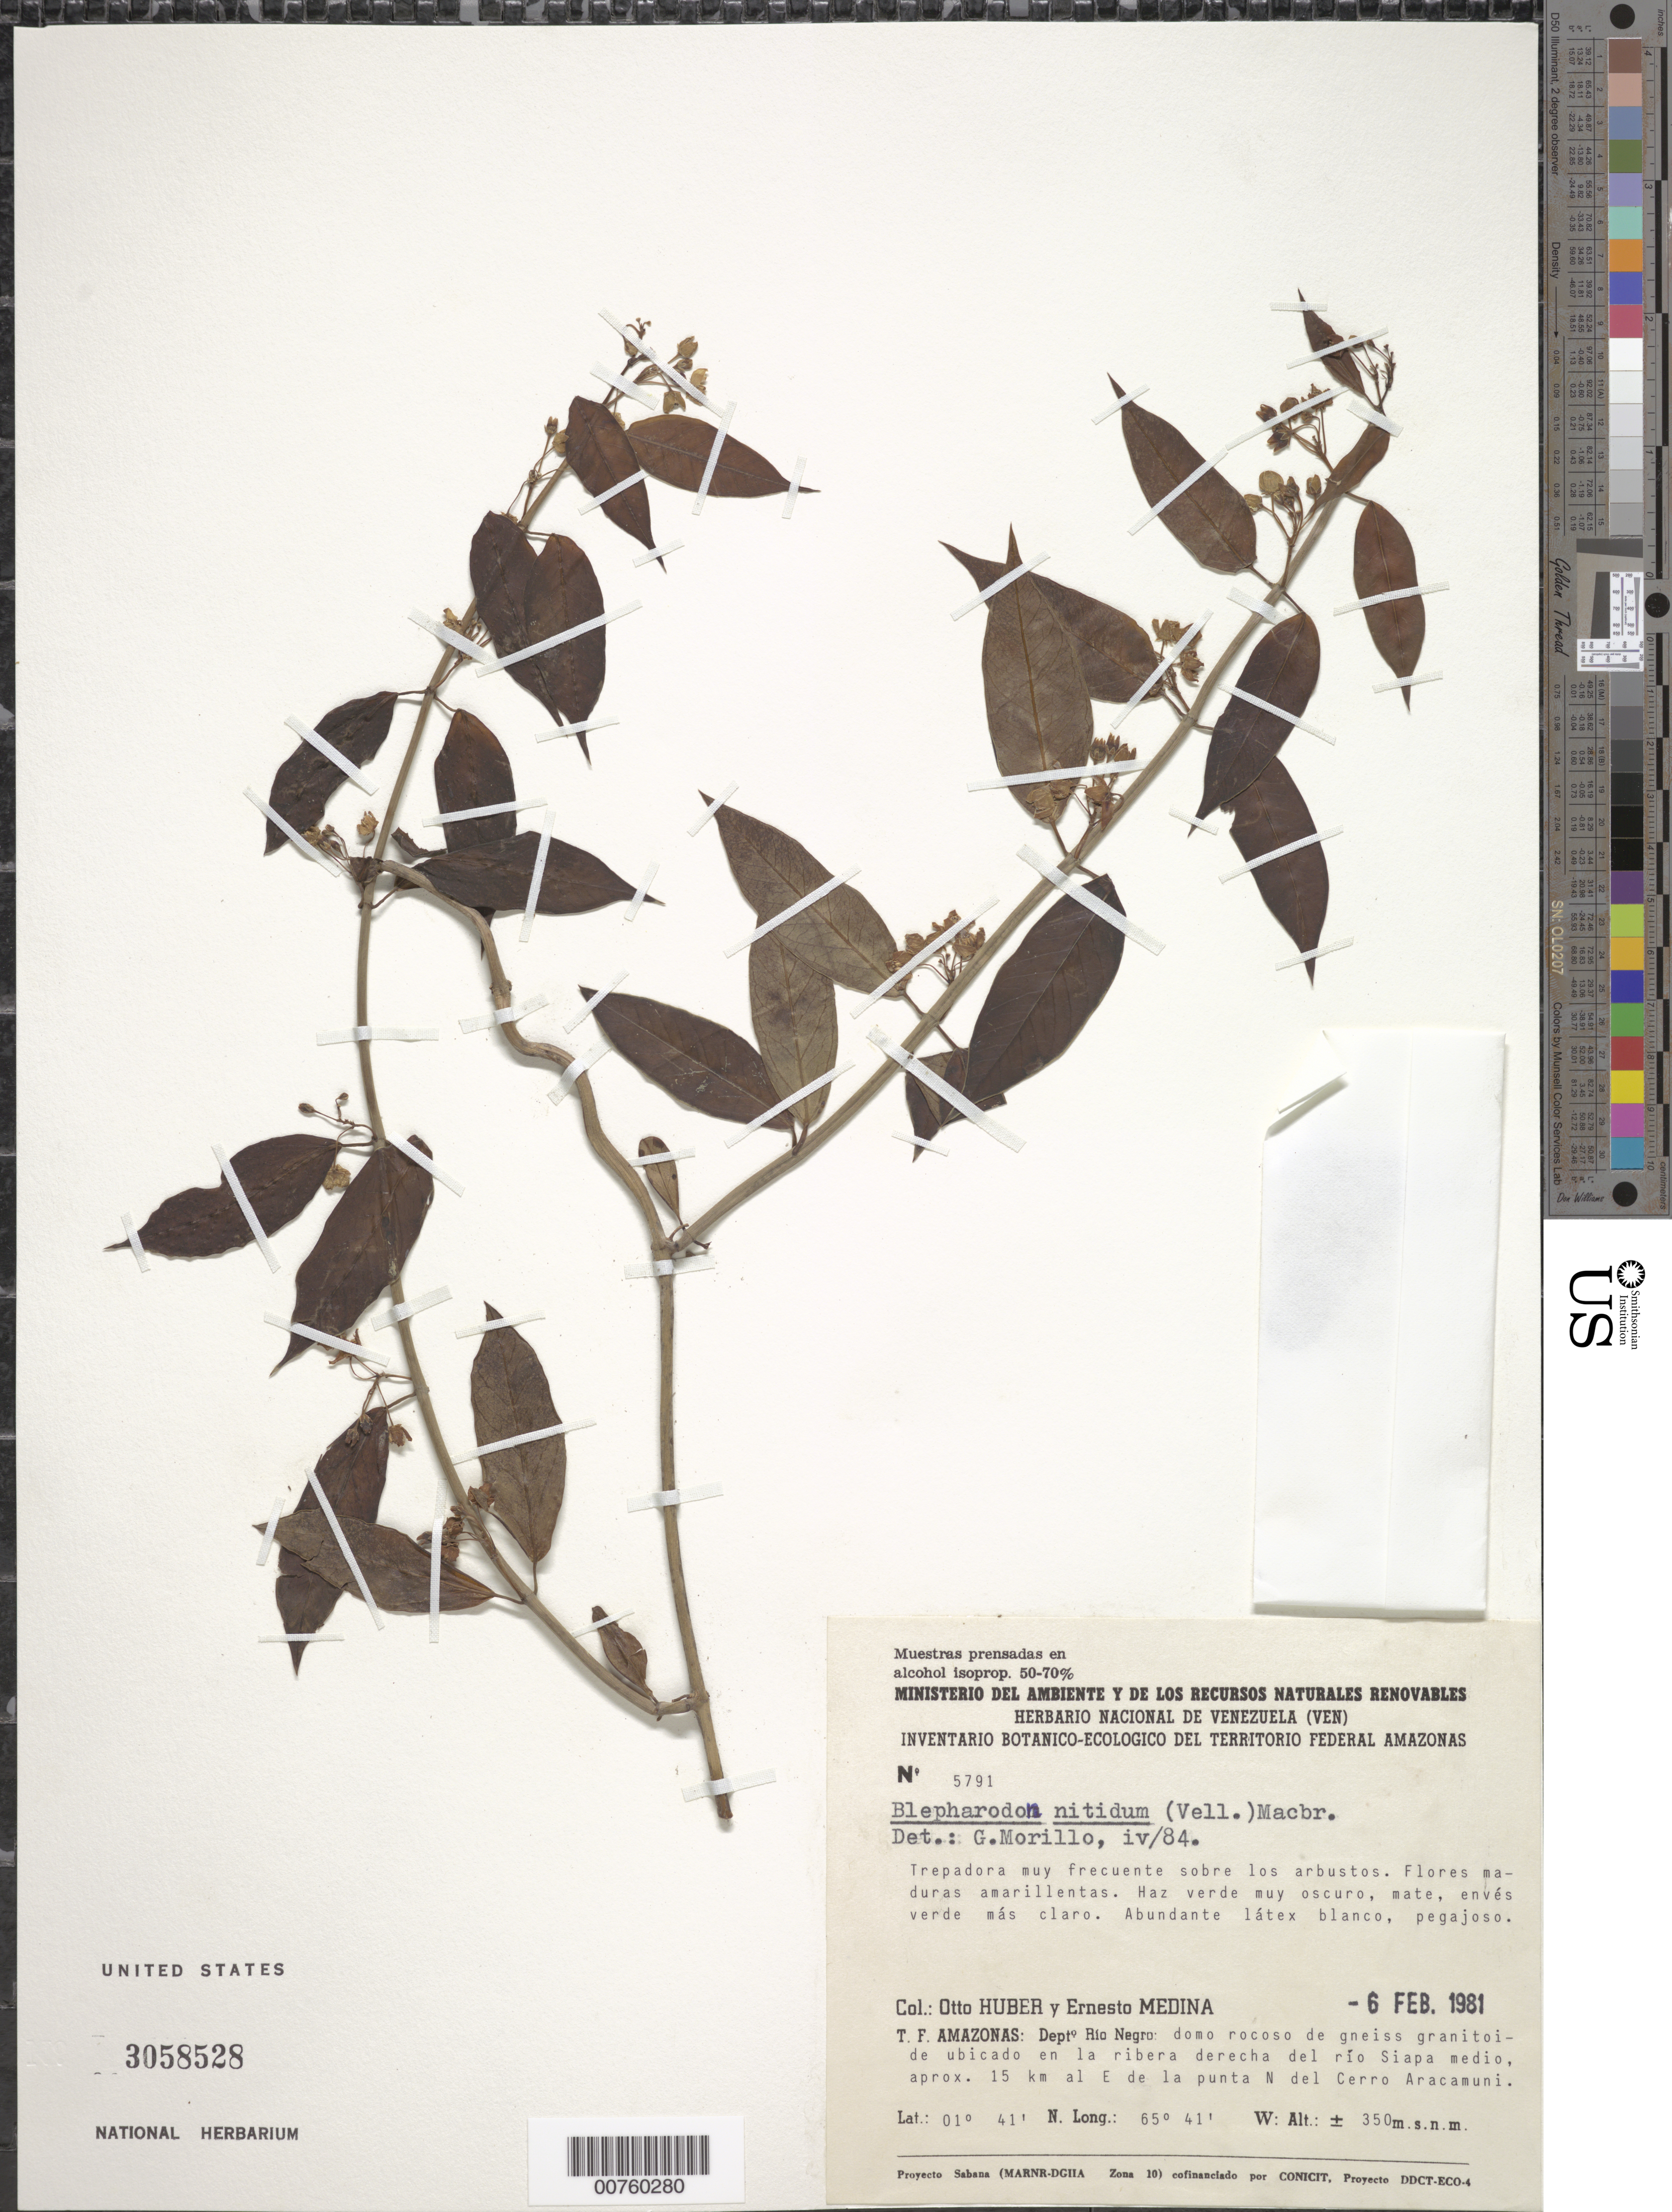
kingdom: Plantae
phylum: Tracheophyta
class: Magnoliopsida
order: Gentianales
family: Apocynaceae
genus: Blepharodon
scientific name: Blepharodon nitidus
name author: (Vell.) J.F. Macbr.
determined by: Morillo, G. N.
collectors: O. Huber & E. Medina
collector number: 5791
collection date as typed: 6-Feb-81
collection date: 1981-02-06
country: Venezuela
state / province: Amazonas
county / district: Río Negro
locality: Río Siapa, 15 km E of Cerro Aracamuni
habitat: Domo rocoso de gneiss granitoide ubicado en la ribera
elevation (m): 350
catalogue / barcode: US 3058528